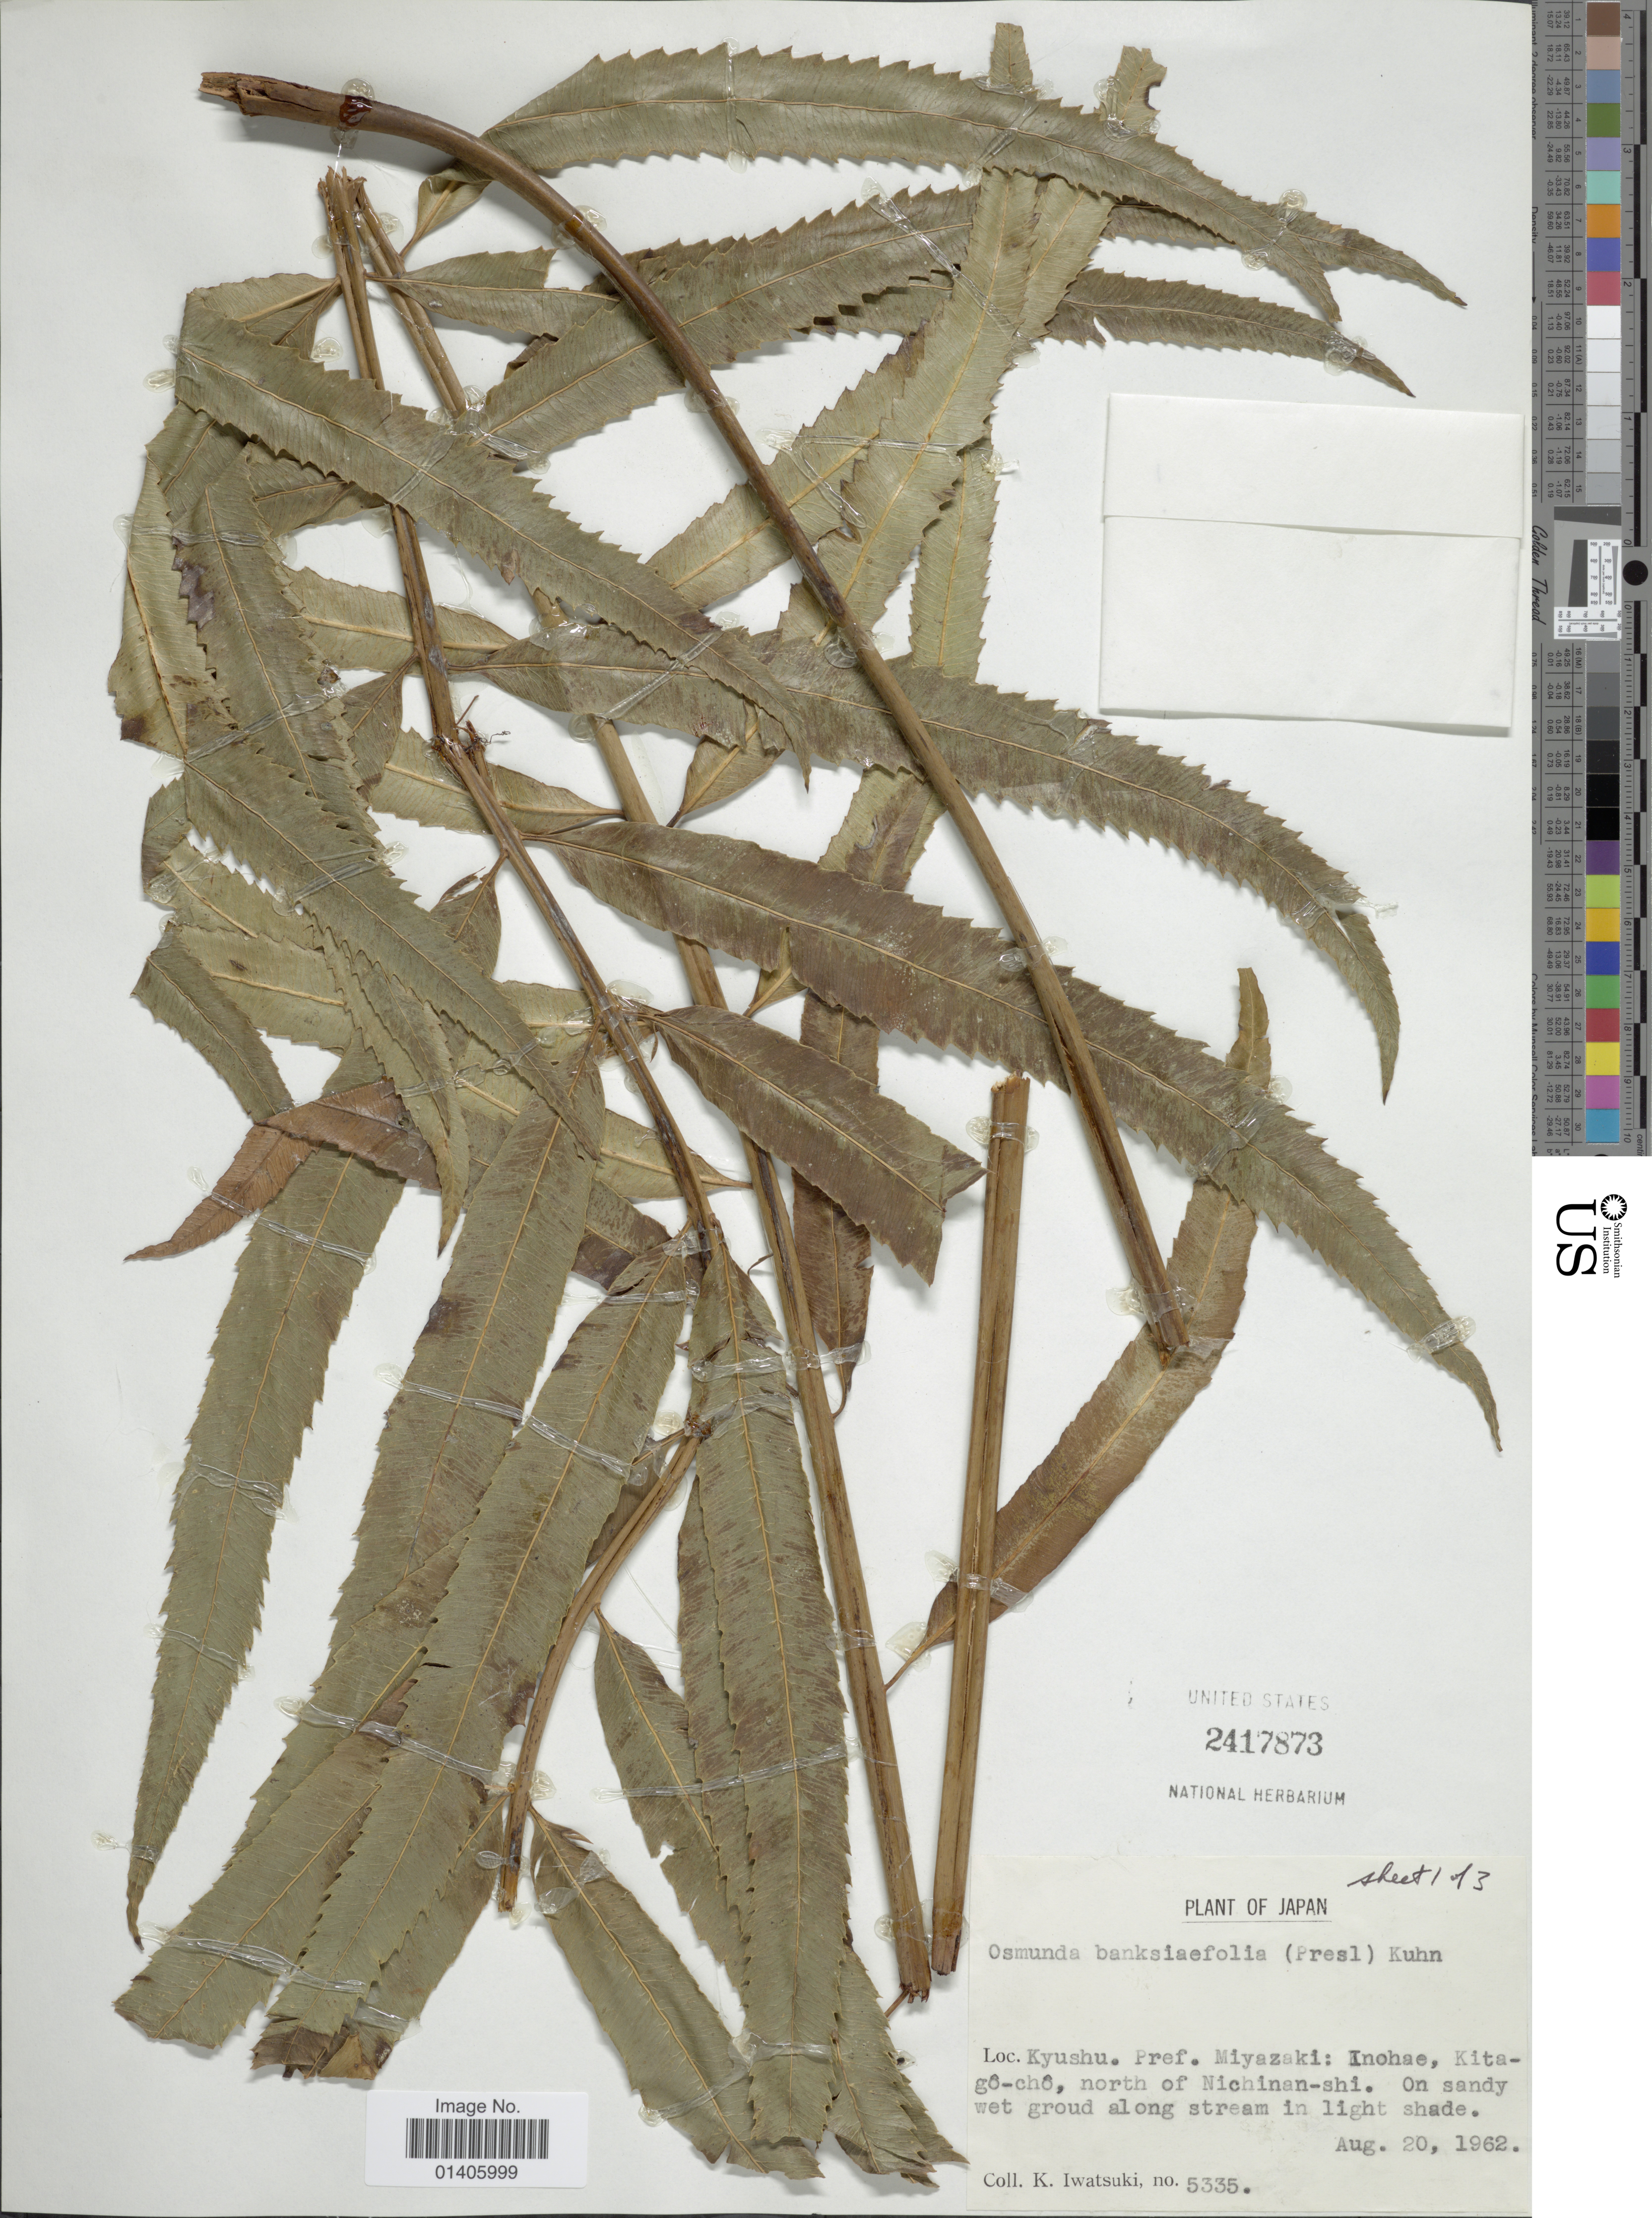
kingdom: Plantae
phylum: Tracheophyta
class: Polypodiopsida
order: Osmundales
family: Osmundaceae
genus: Osmunda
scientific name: Osmunda banksiifolia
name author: (C. Presl) Kuhn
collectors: K. Iwatsuki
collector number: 5335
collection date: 1962-08-20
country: Japan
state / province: Miyazaki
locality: Kyushu. Pref miyazaki: Inohae, Kita-go-cho, north of Nichinan-shi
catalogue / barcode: US 2417873